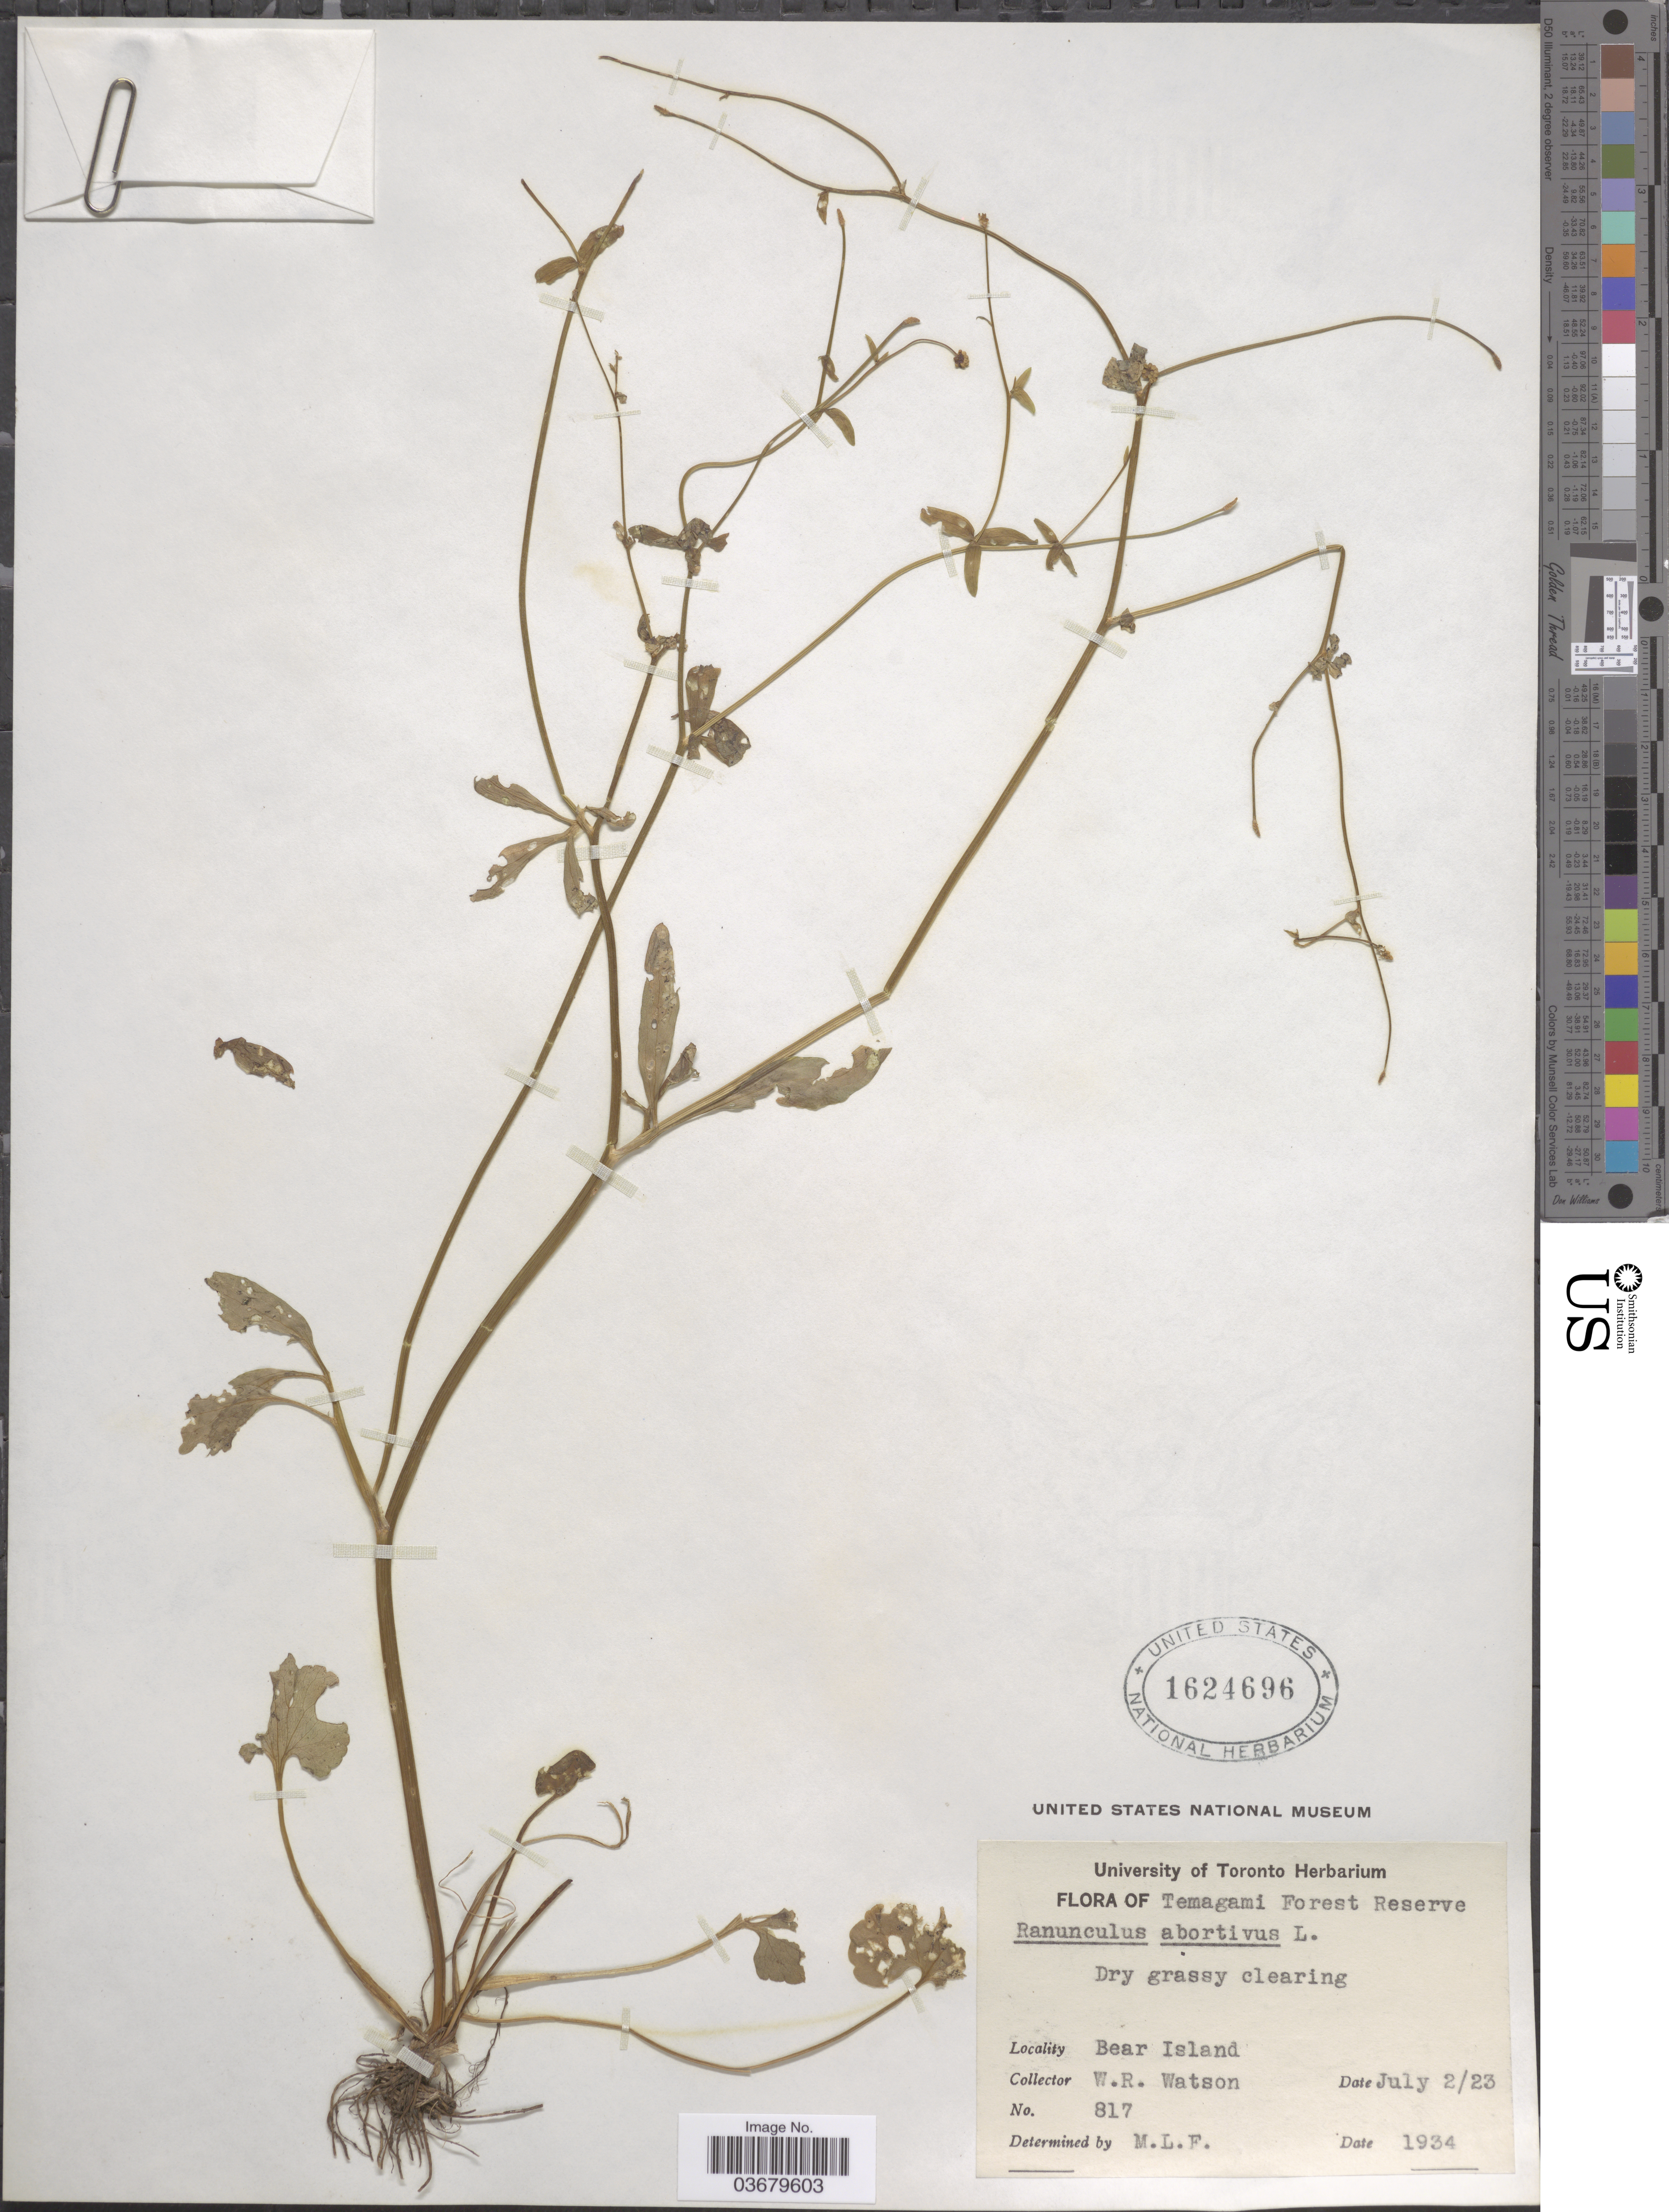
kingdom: Plantae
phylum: Tracheophyta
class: Magnoliopsida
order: Ranunculales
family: Ranunculaceae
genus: Ranunculus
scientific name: Ranunculus abortivus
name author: L.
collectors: W. R. Watson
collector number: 817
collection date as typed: Transcribed d/m/y: 2/7/23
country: Canada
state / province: Ontario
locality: Temagami Forest Reserve. Bear Island.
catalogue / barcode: US 1624696